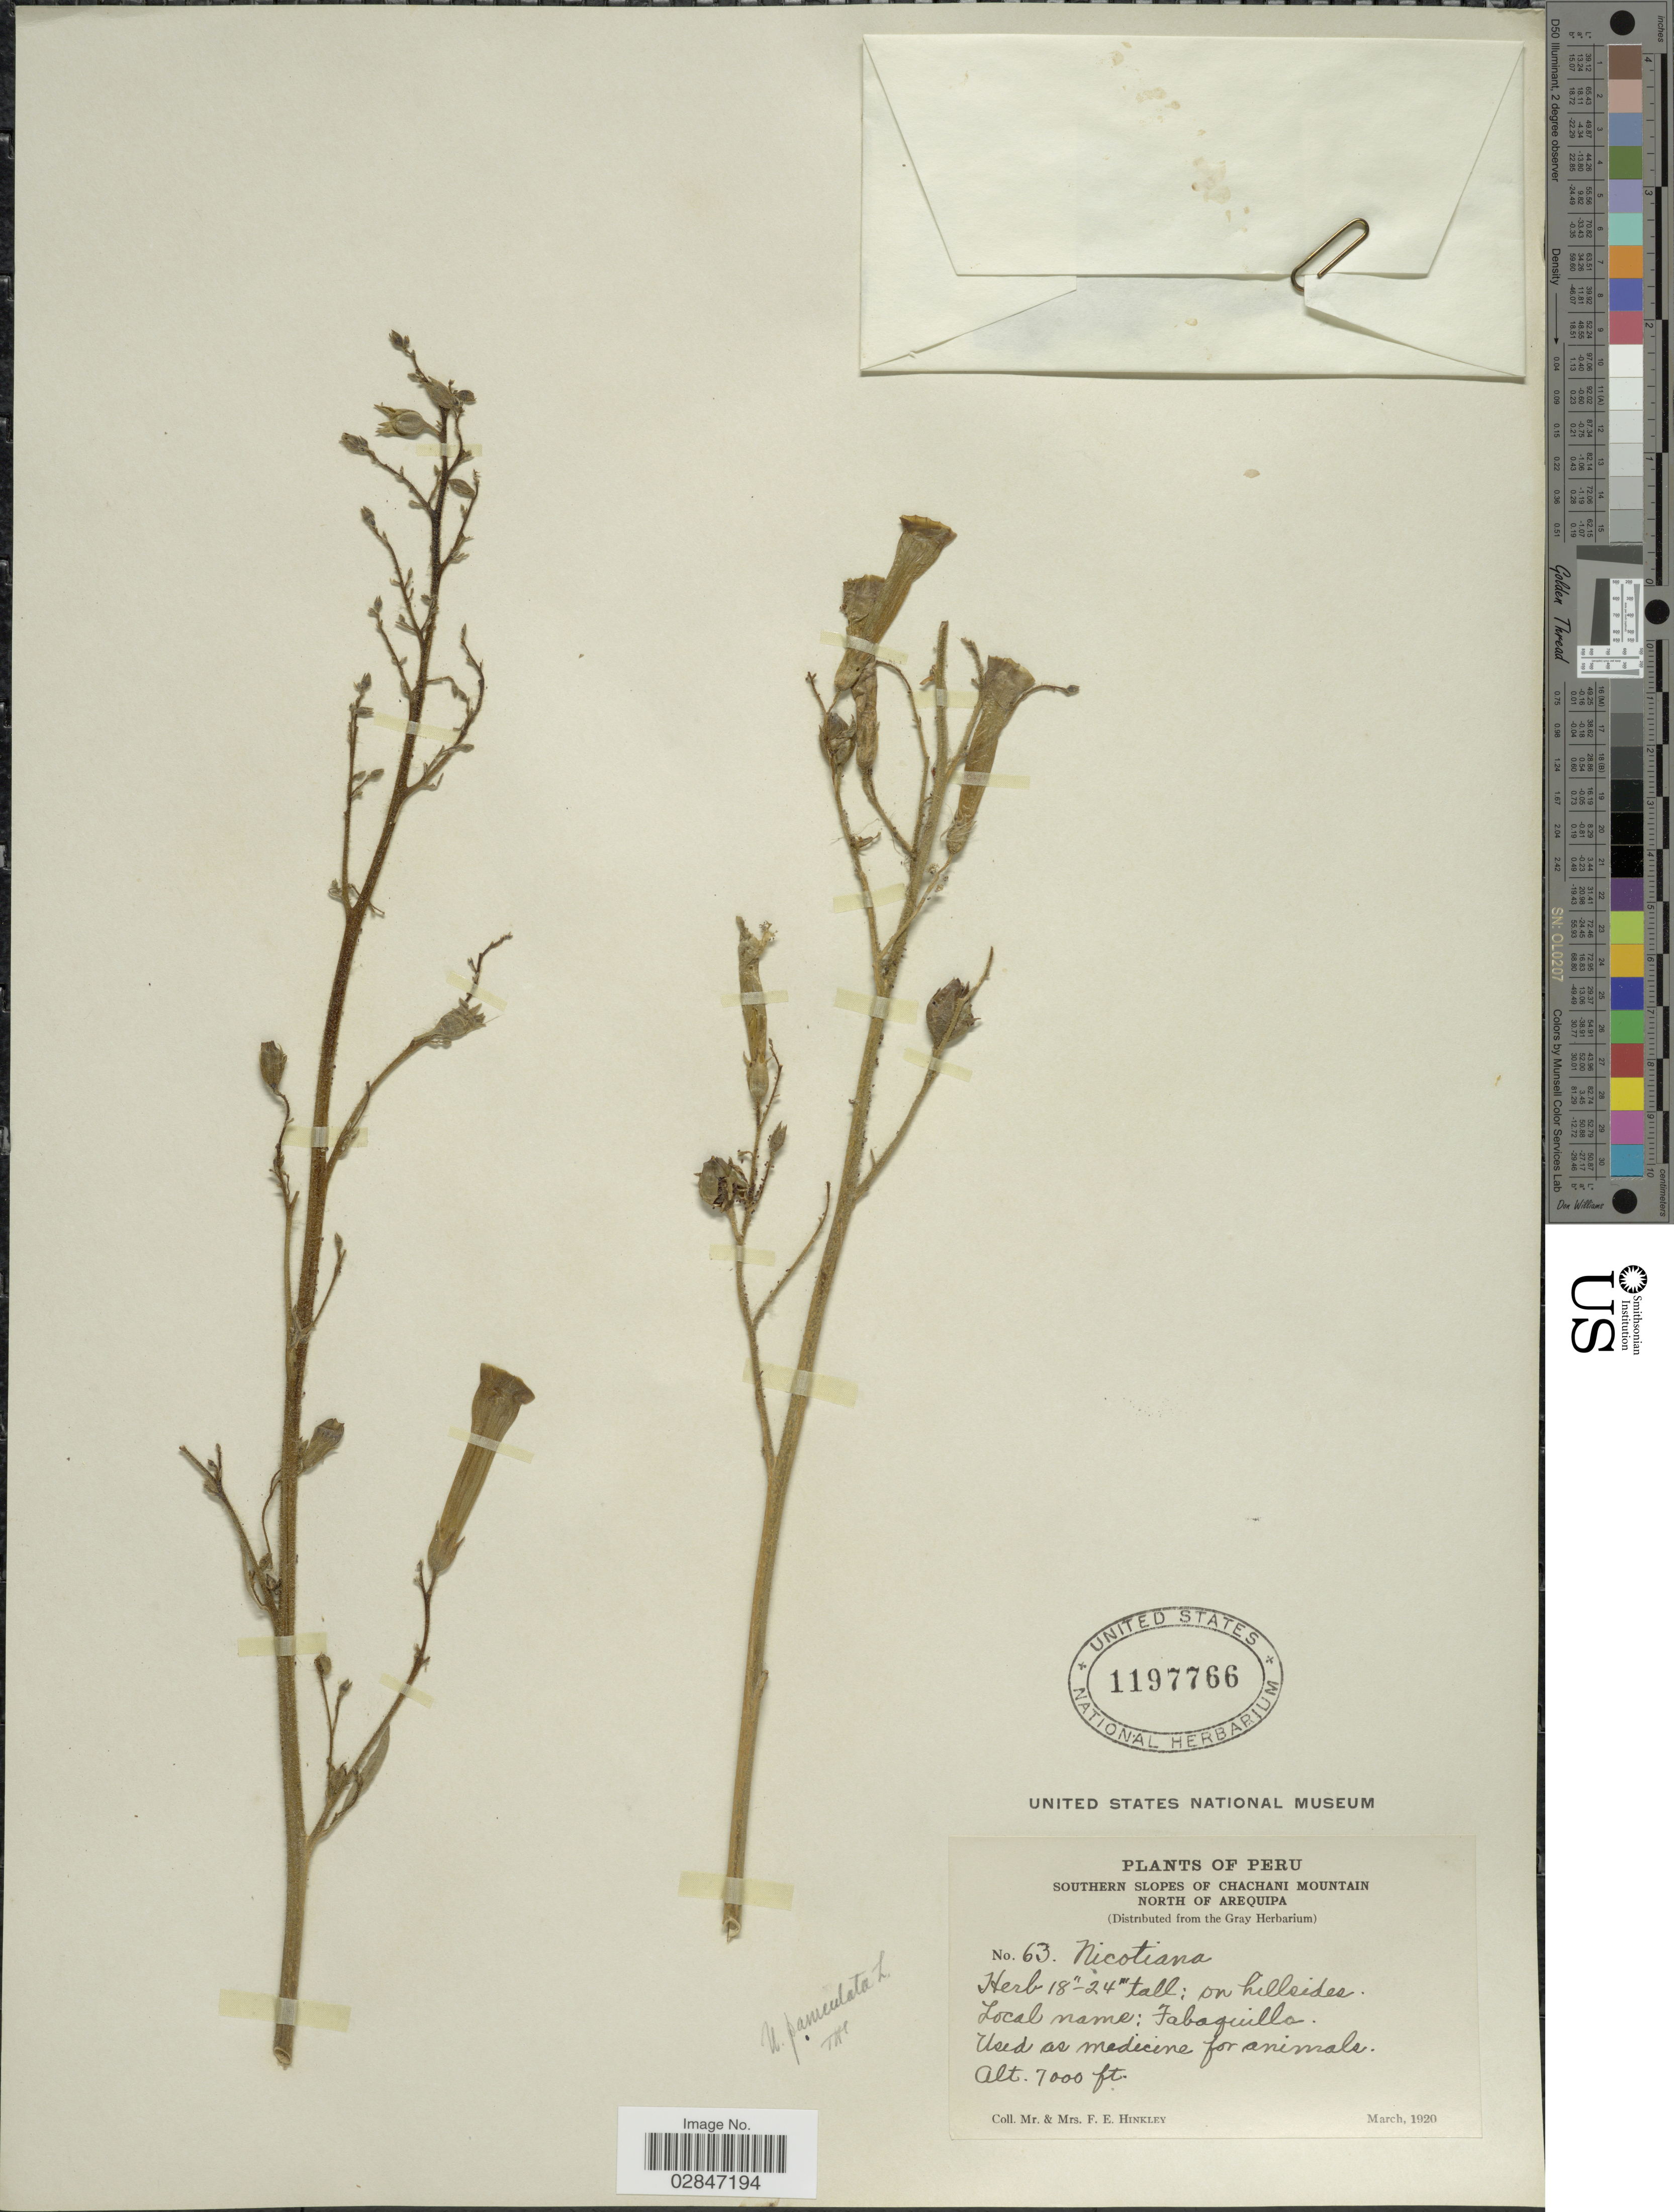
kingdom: Plantae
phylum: Tracheophyta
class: Magnoliopsida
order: Solanales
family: Solanaceae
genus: Nicotiana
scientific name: Nicotiana paniculata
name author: L.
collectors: F. Hinkley & F. Hinkley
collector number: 63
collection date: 1920-03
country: Peru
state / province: Arequipa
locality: Southern slopes of Chachani Mountain, North of Arequipa.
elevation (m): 2134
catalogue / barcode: US 1197766